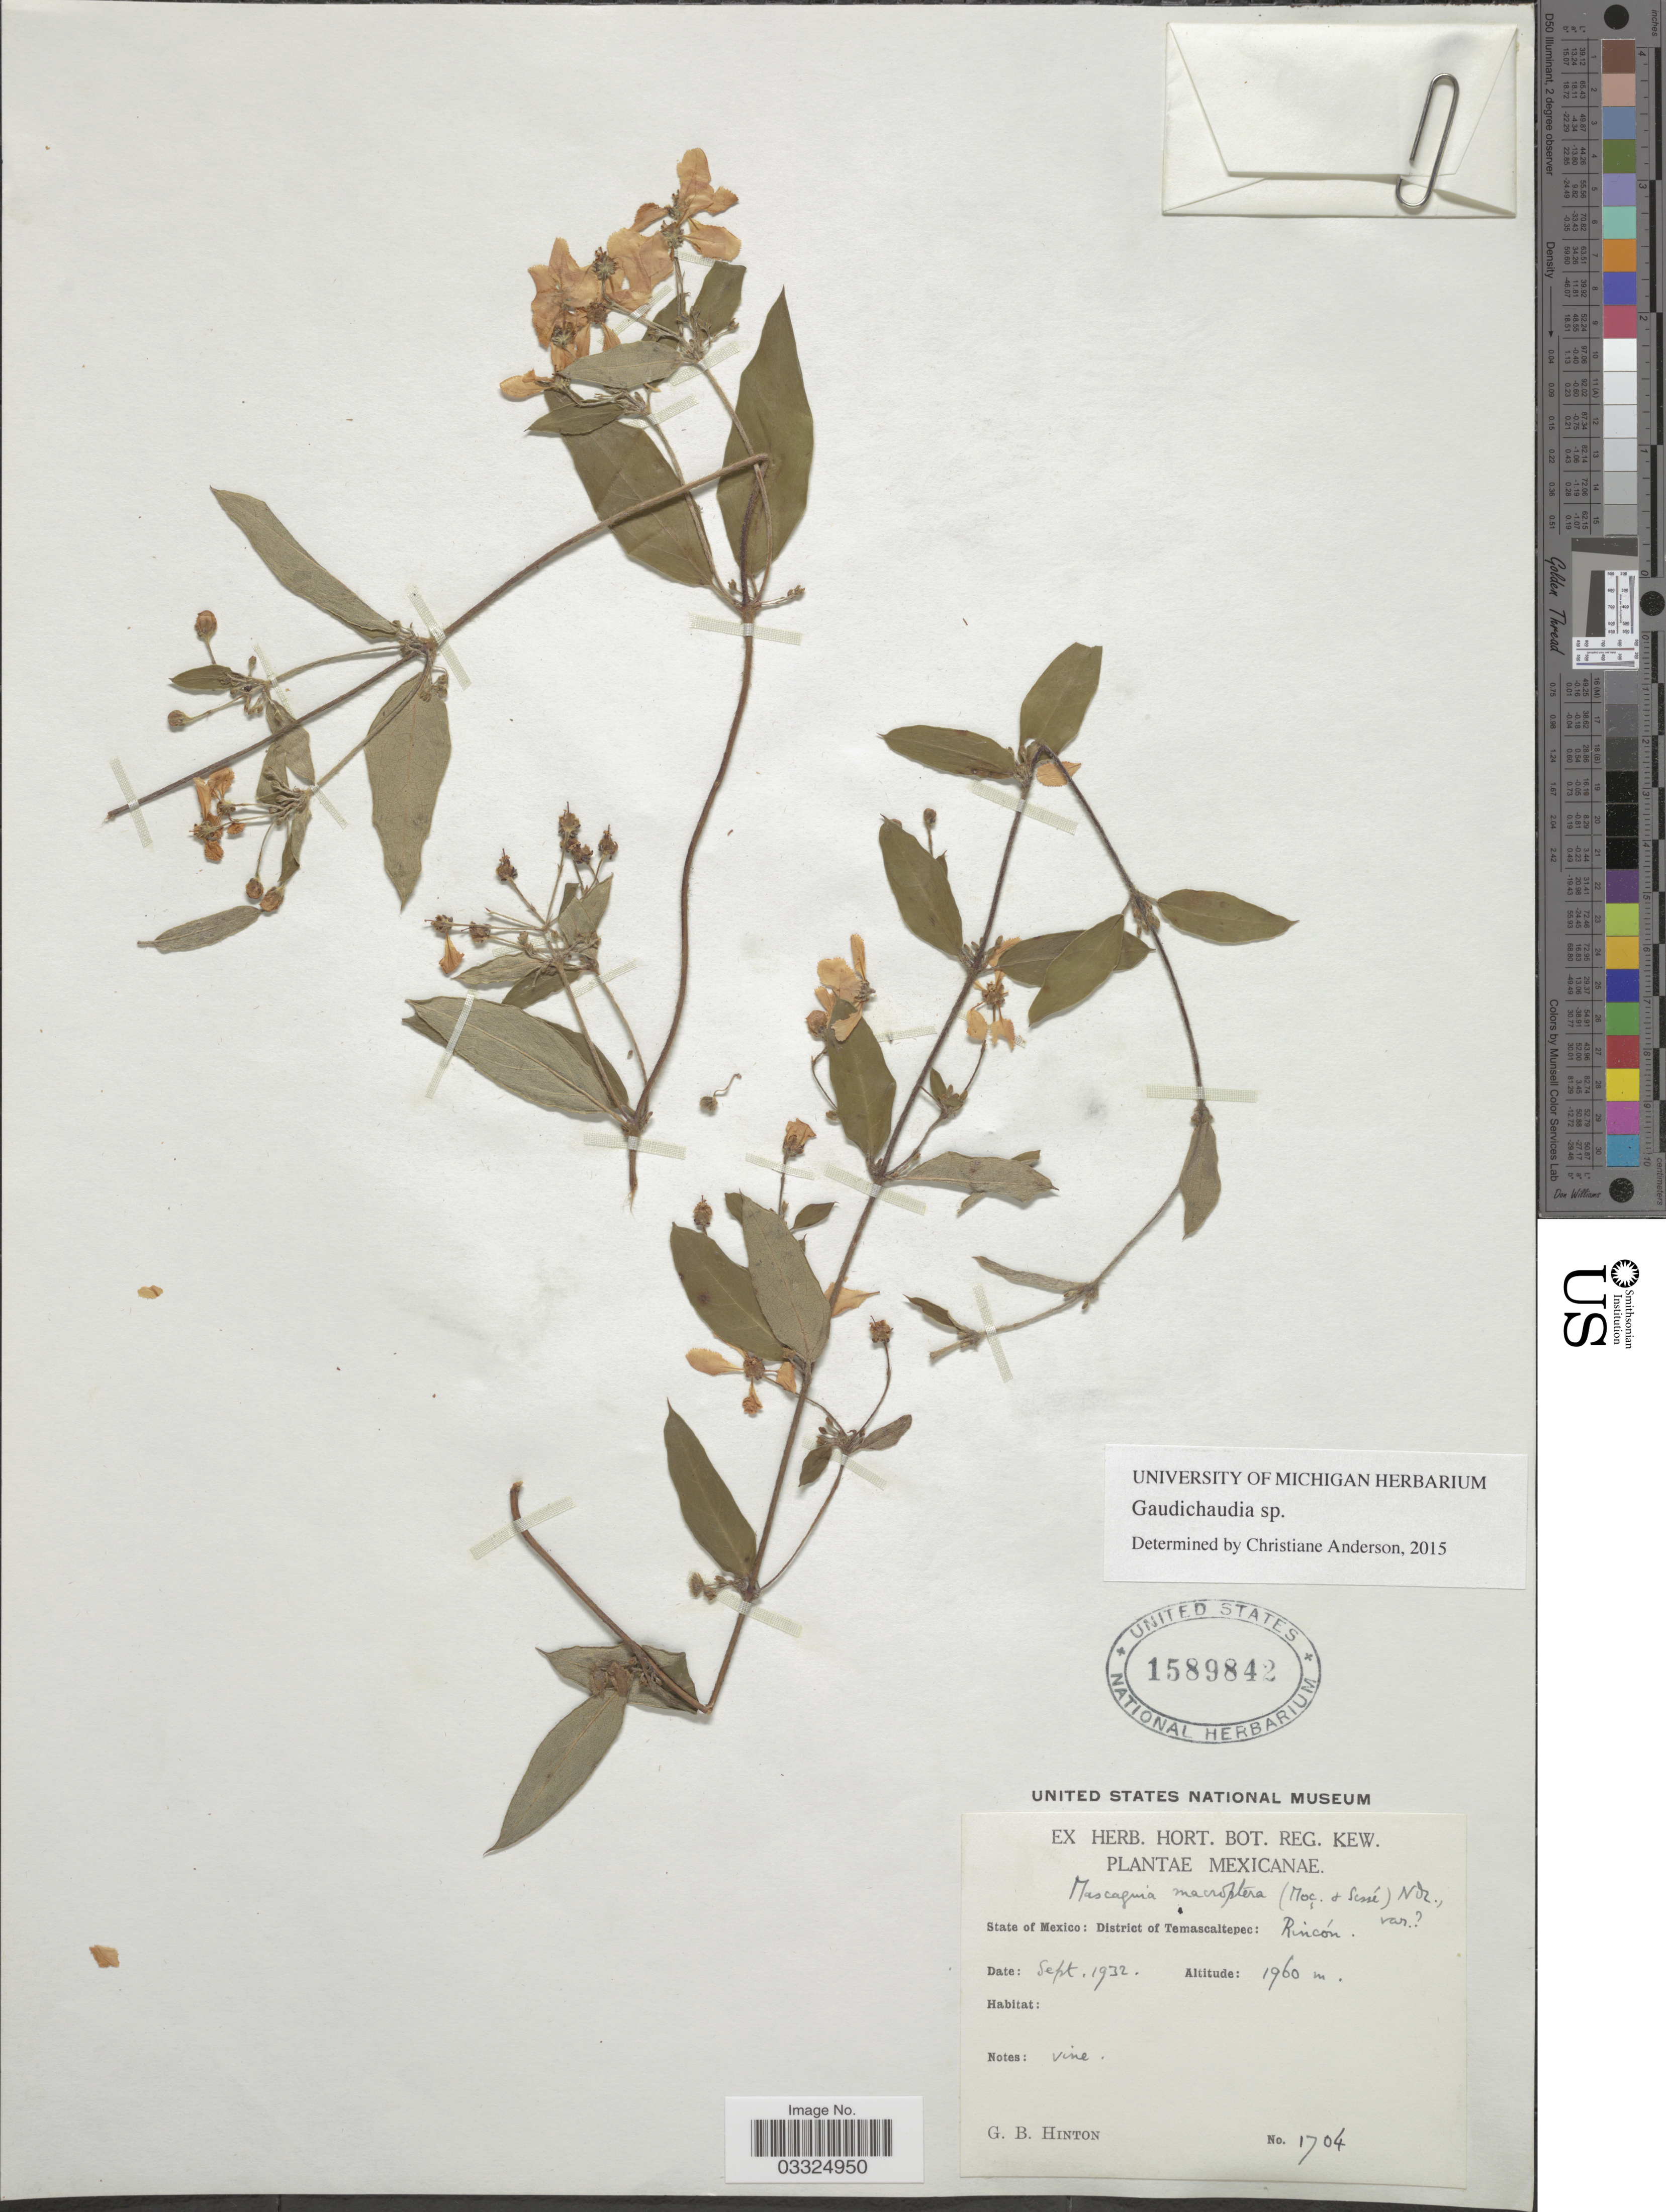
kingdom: Plantae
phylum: Tracheophyta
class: Magnoliopsida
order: Malpighiales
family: Malpighiaceae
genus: Gaudichaudia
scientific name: Gaudichaudia sp.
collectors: G. B. Hinton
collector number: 1704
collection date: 1932-09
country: Mexico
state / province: México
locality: District of Tremascaltepec: Rincón.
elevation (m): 1960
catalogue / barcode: US 1589842